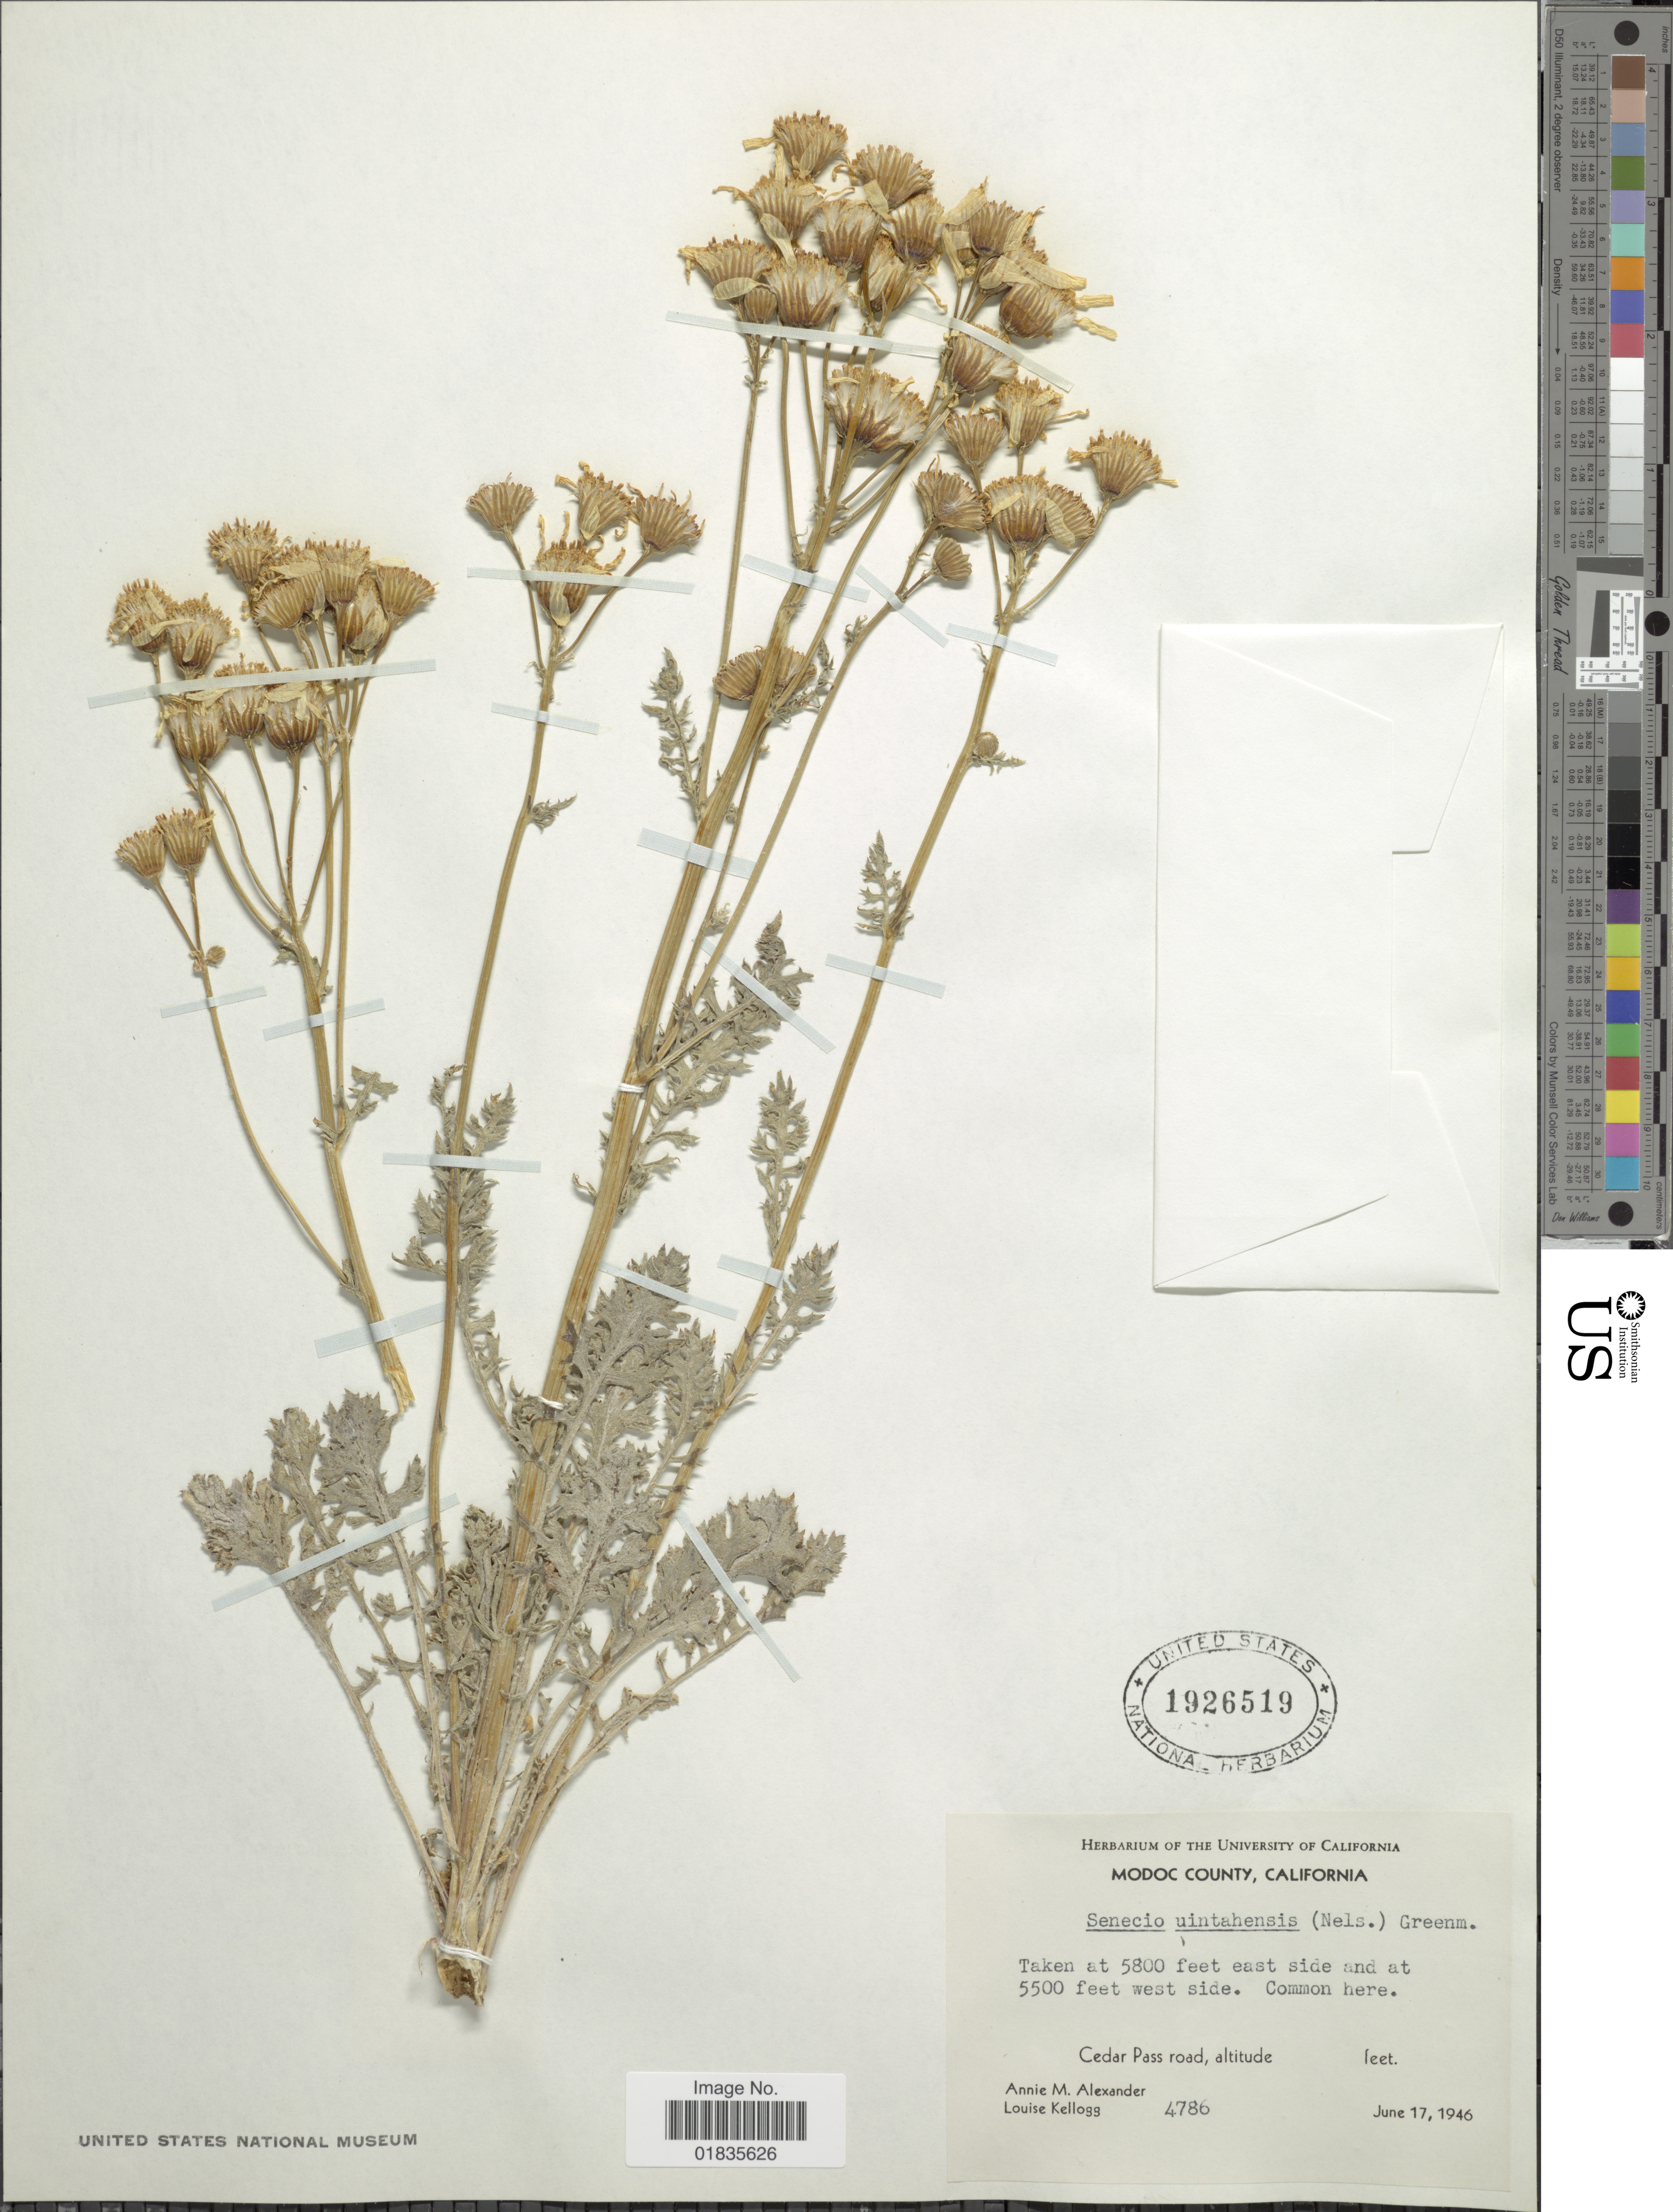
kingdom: Plantae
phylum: Tracheophyta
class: Magnoliopsida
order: Asterales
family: Asteraceae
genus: Packera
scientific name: Packera multilobata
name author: (Torr. & A. Gray) W.A. Weber & Á. Löve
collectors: A. M. Alexander & L. Kellogg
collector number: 4786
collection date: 1946-06-17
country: United States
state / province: California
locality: East side and west side, Cedar Pass road.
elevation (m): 1676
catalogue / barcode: US 1926519